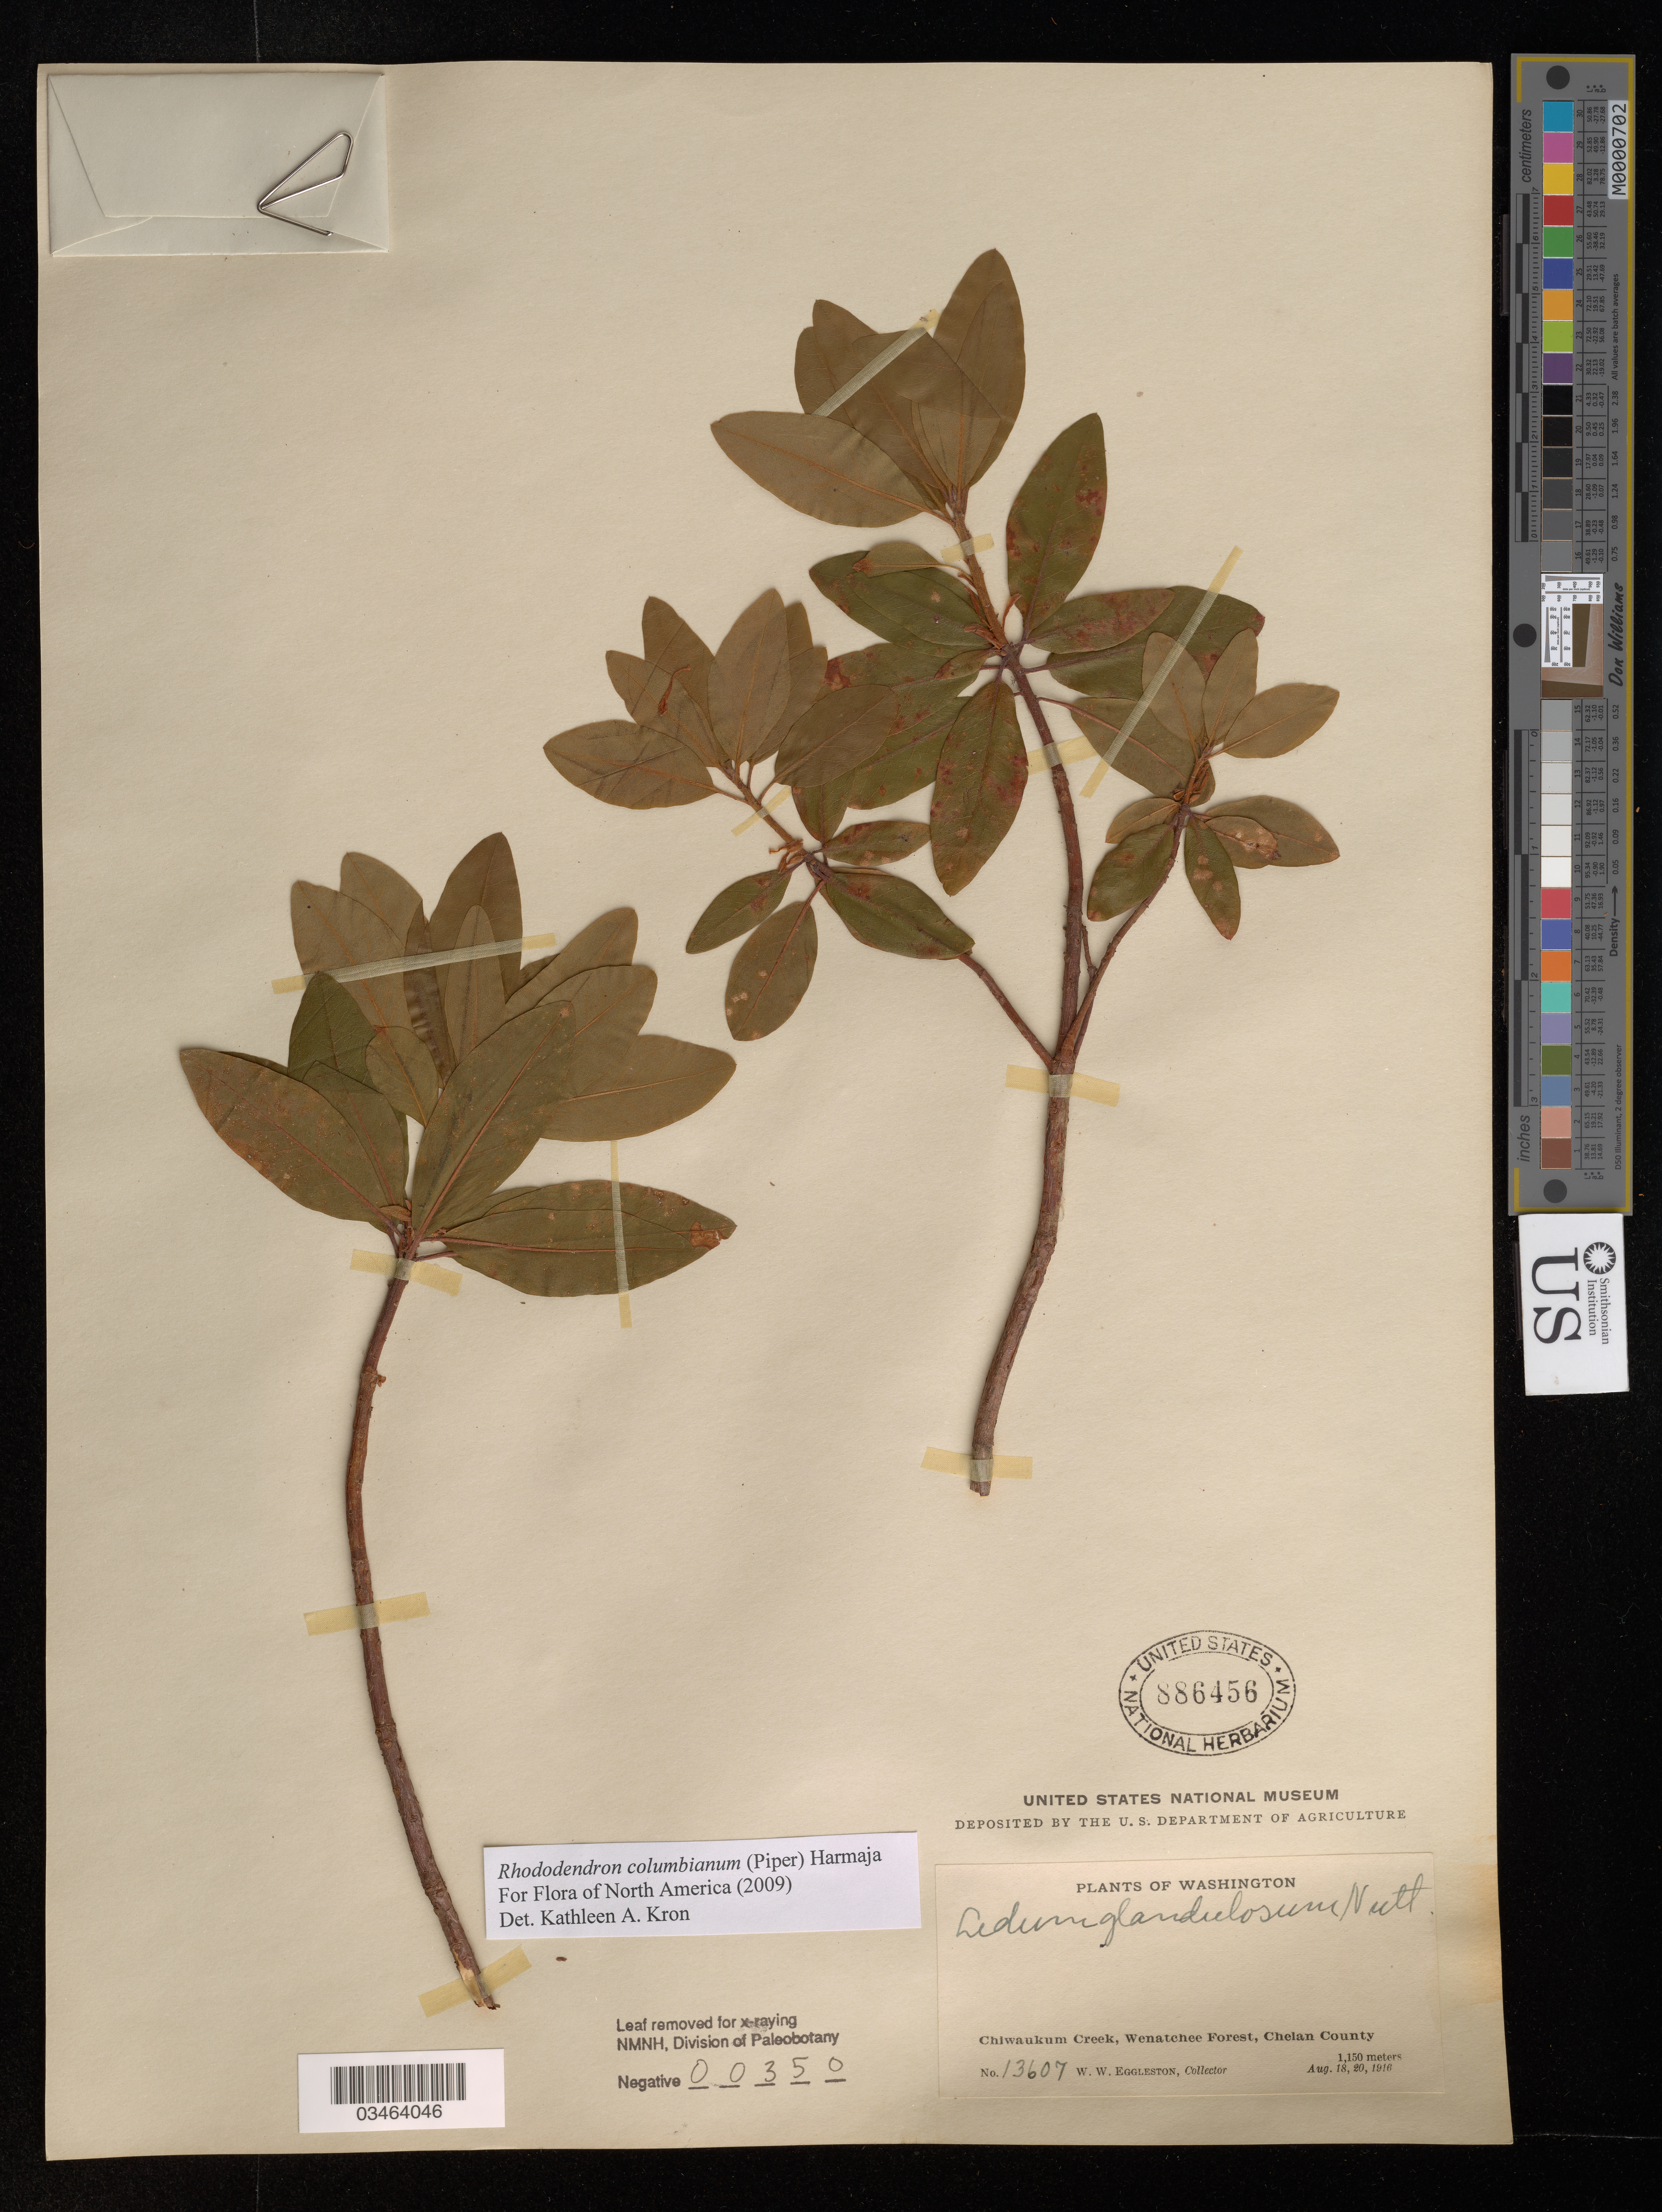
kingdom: Plantae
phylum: Tracheophyta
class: Magnoliopsida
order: Ericales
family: Ericaceae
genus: Rhododendron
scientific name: Rhododendron columbianum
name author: (Piper) Harmaja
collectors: W. W. Eggleston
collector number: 13607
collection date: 1916-08-18/1916-08-20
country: United States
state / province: Washington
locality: Chiwaukum Creek, Wenatchee Forest, Chelan County.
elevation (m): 1150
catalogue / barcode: US 886456